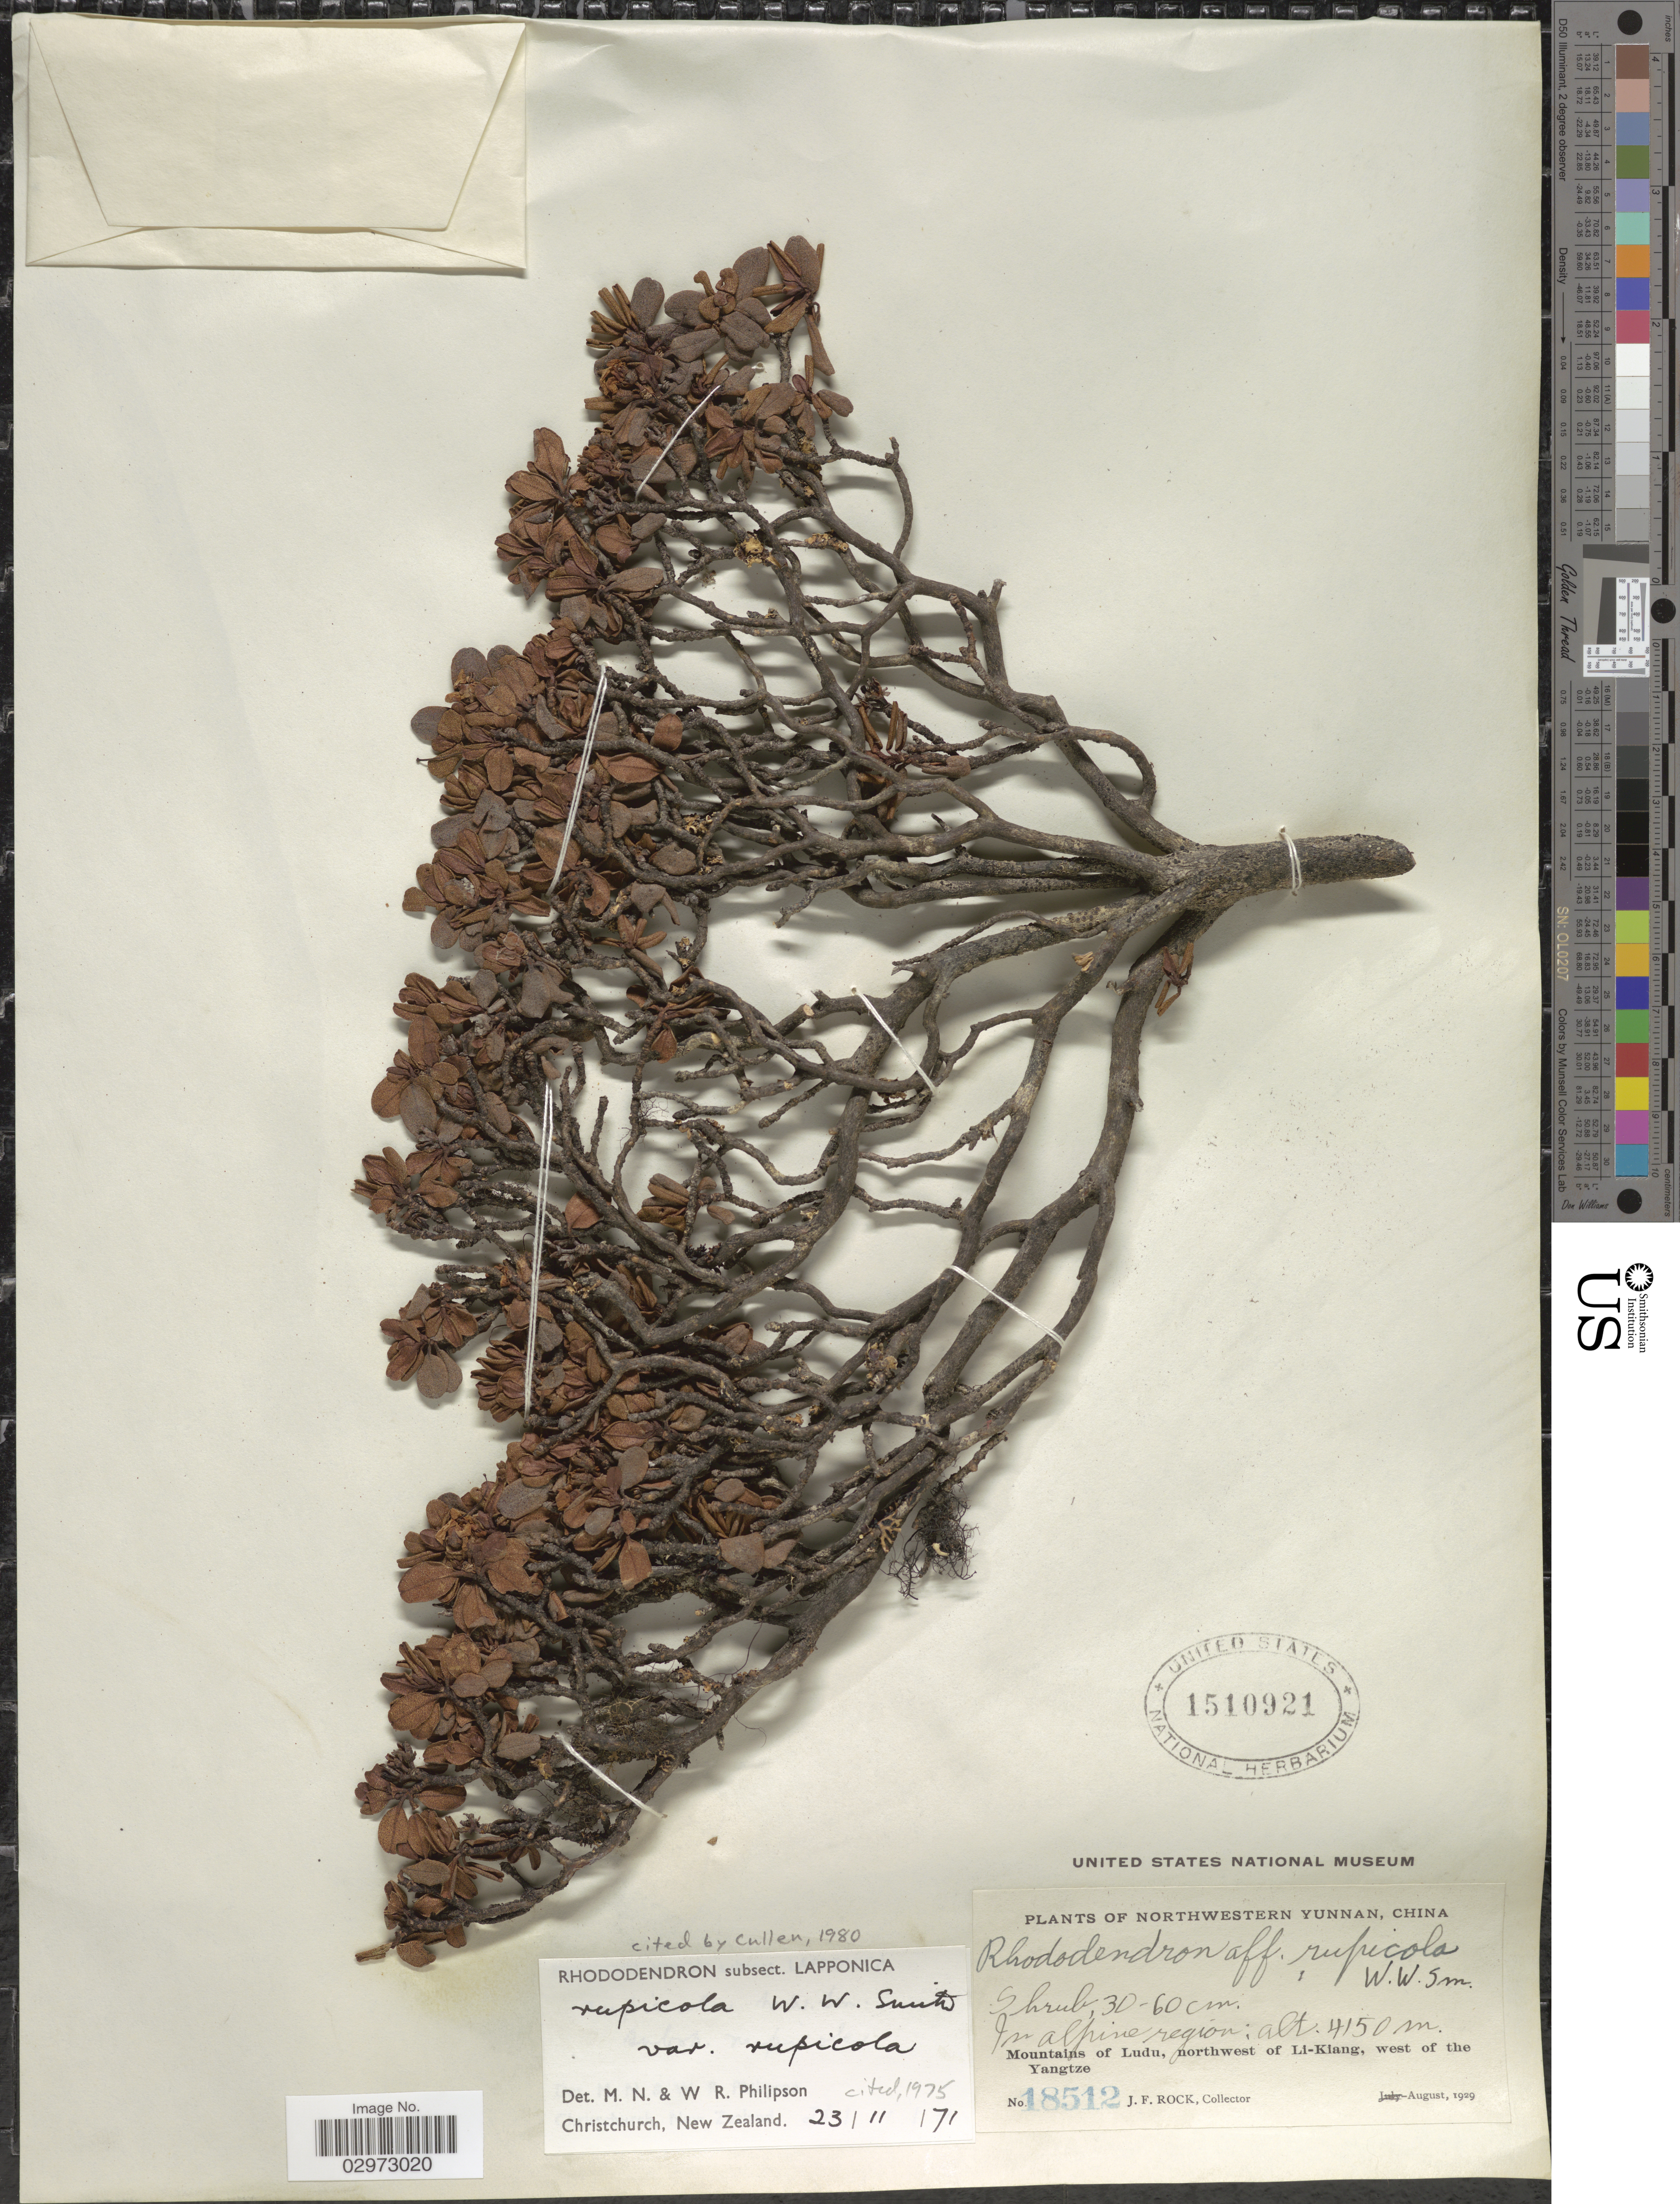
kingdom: Plantae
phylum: Tracheophyta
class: Magnoliopsida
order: Ericales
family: Ericaceae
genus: Rhododendron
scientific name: Rhododendron rupicola var. rupicola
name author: W.W. Sm.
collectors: J. Rock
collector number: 18512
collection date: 1929-08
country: China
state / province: Yunnan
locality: Northwestern Yunnan, Mountains of Ludu, northwest of Li-Kiang, west of the Yangtze.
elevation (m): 4150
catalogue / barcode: US 1510921